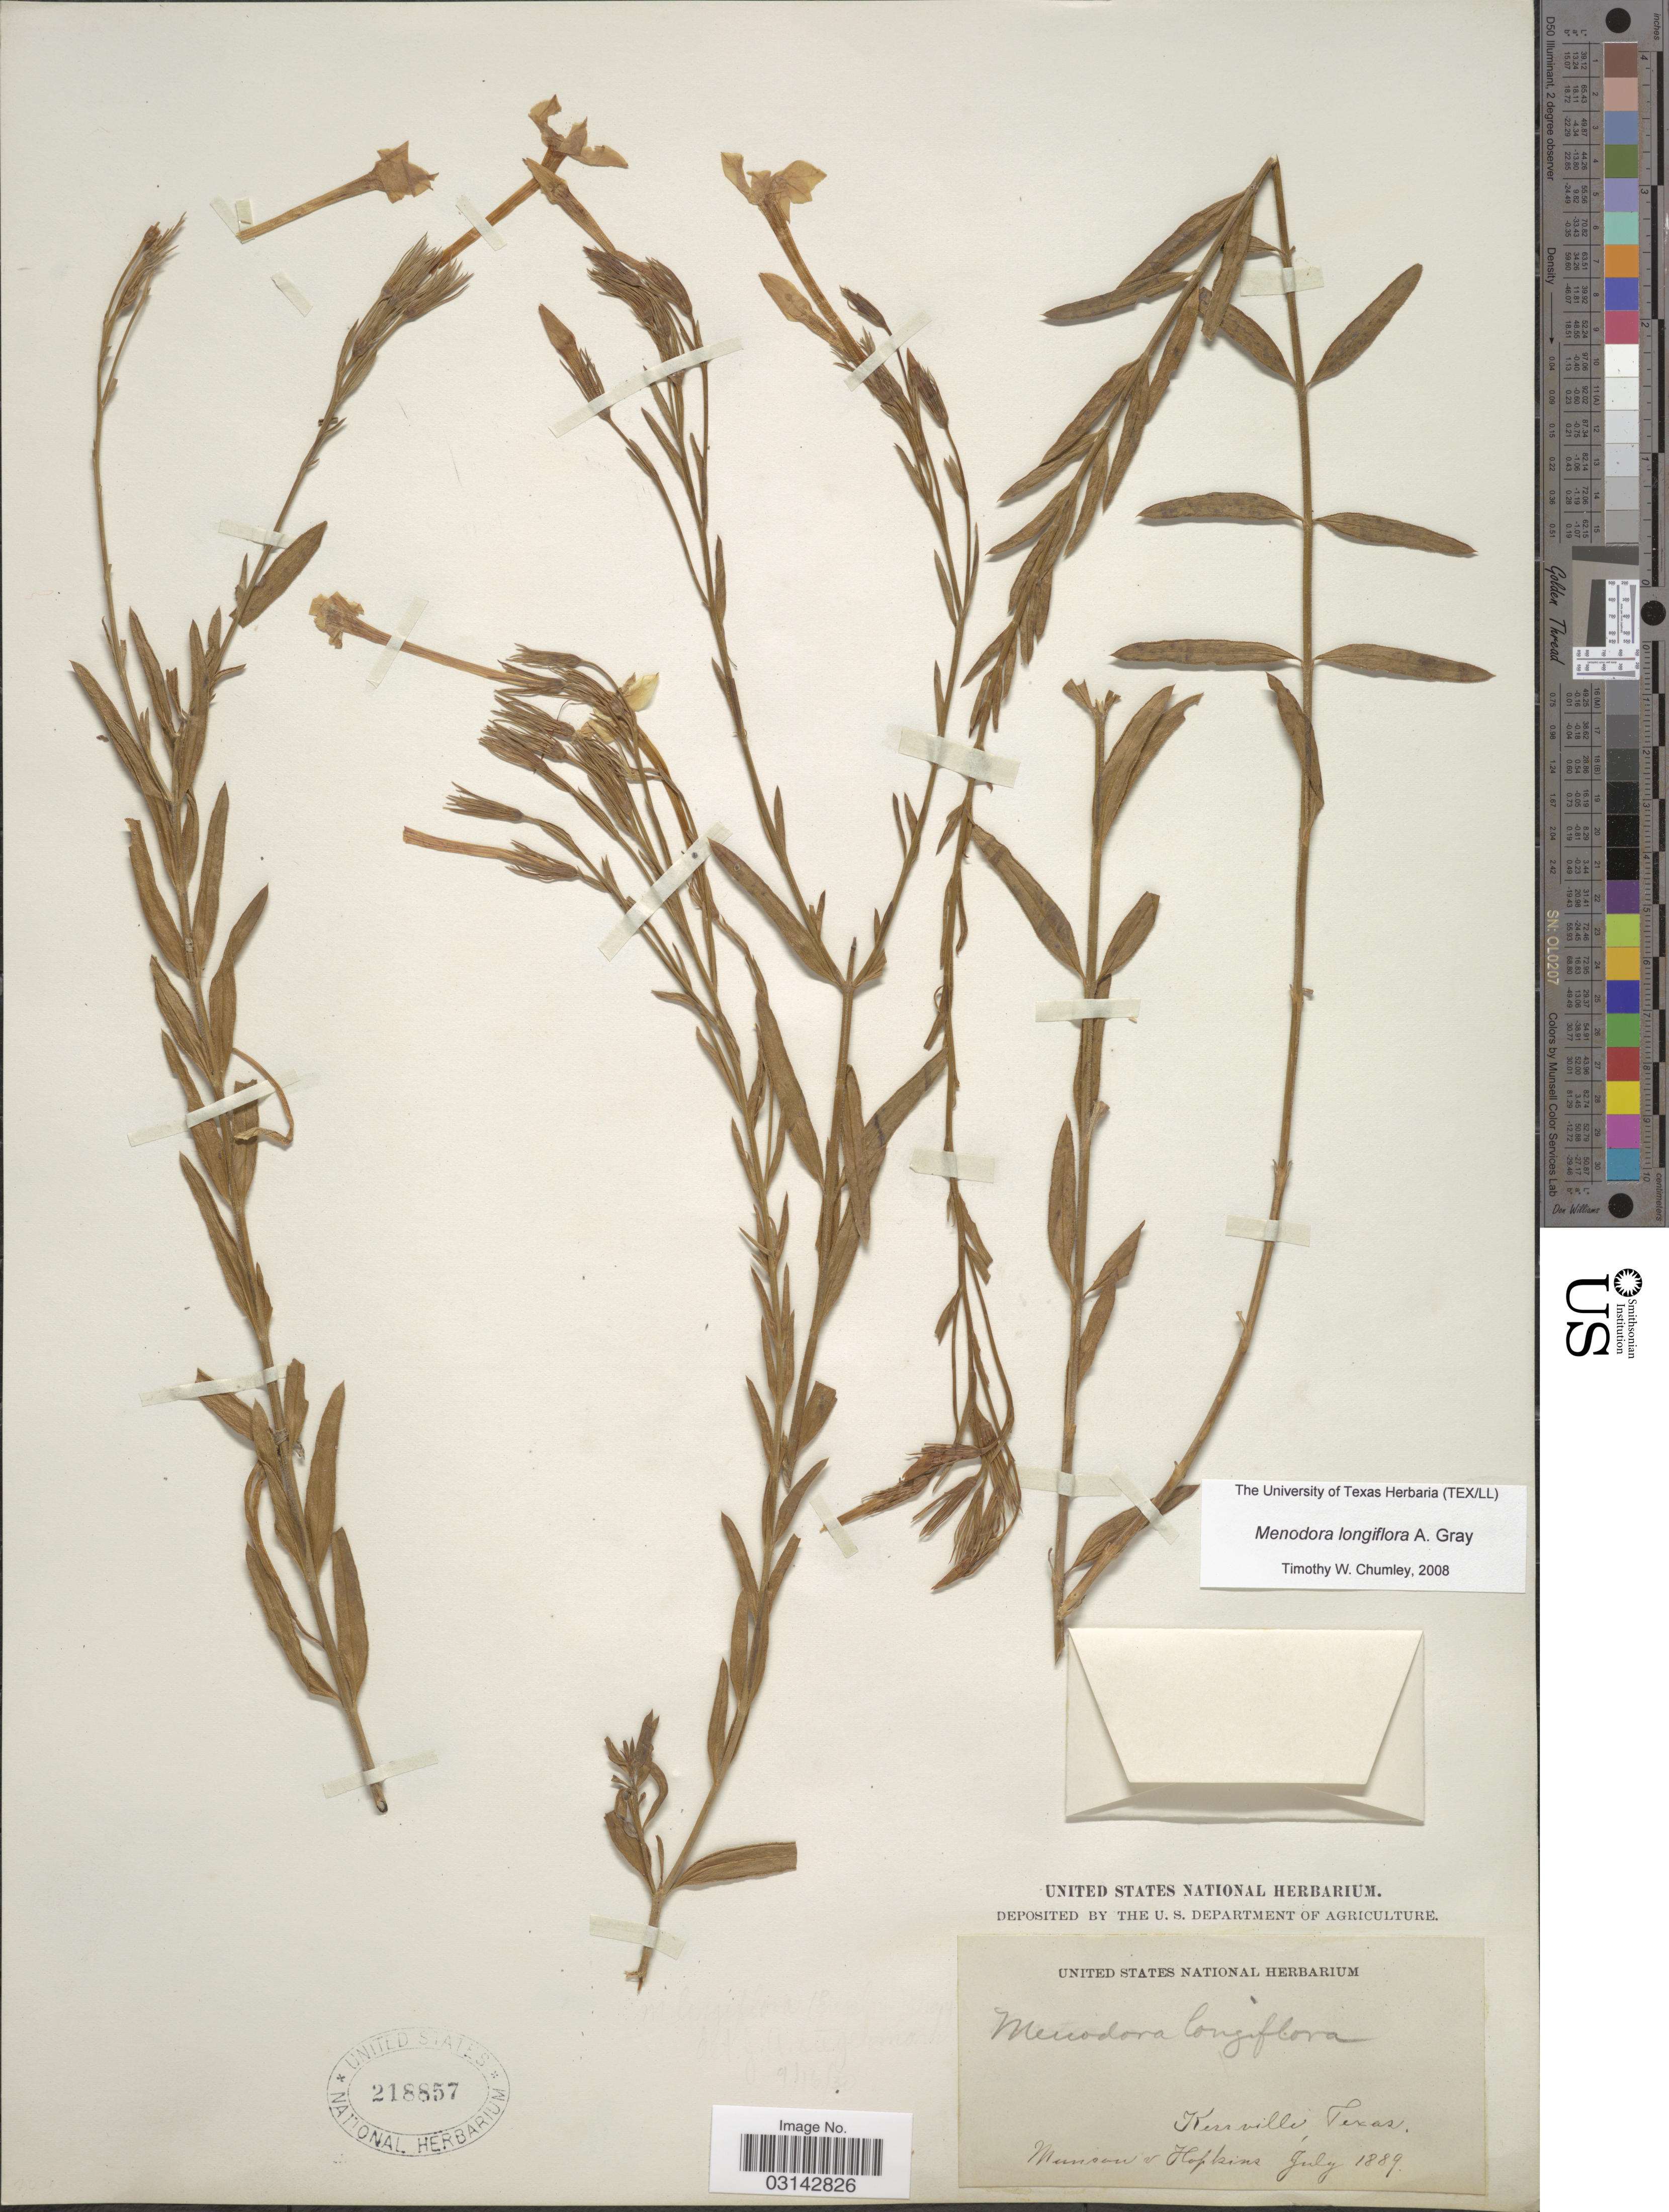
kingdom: Plantae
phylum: Tracheophyta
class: Magnoliopsida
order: Lamiales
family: Oleaceae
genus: Menodora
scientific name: Menodora longiflora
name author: A. Gray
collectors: -. Munson & -- Hopkins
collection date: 1889-07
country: United States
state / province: Texas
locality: Kerrville.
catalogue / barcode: US 218857